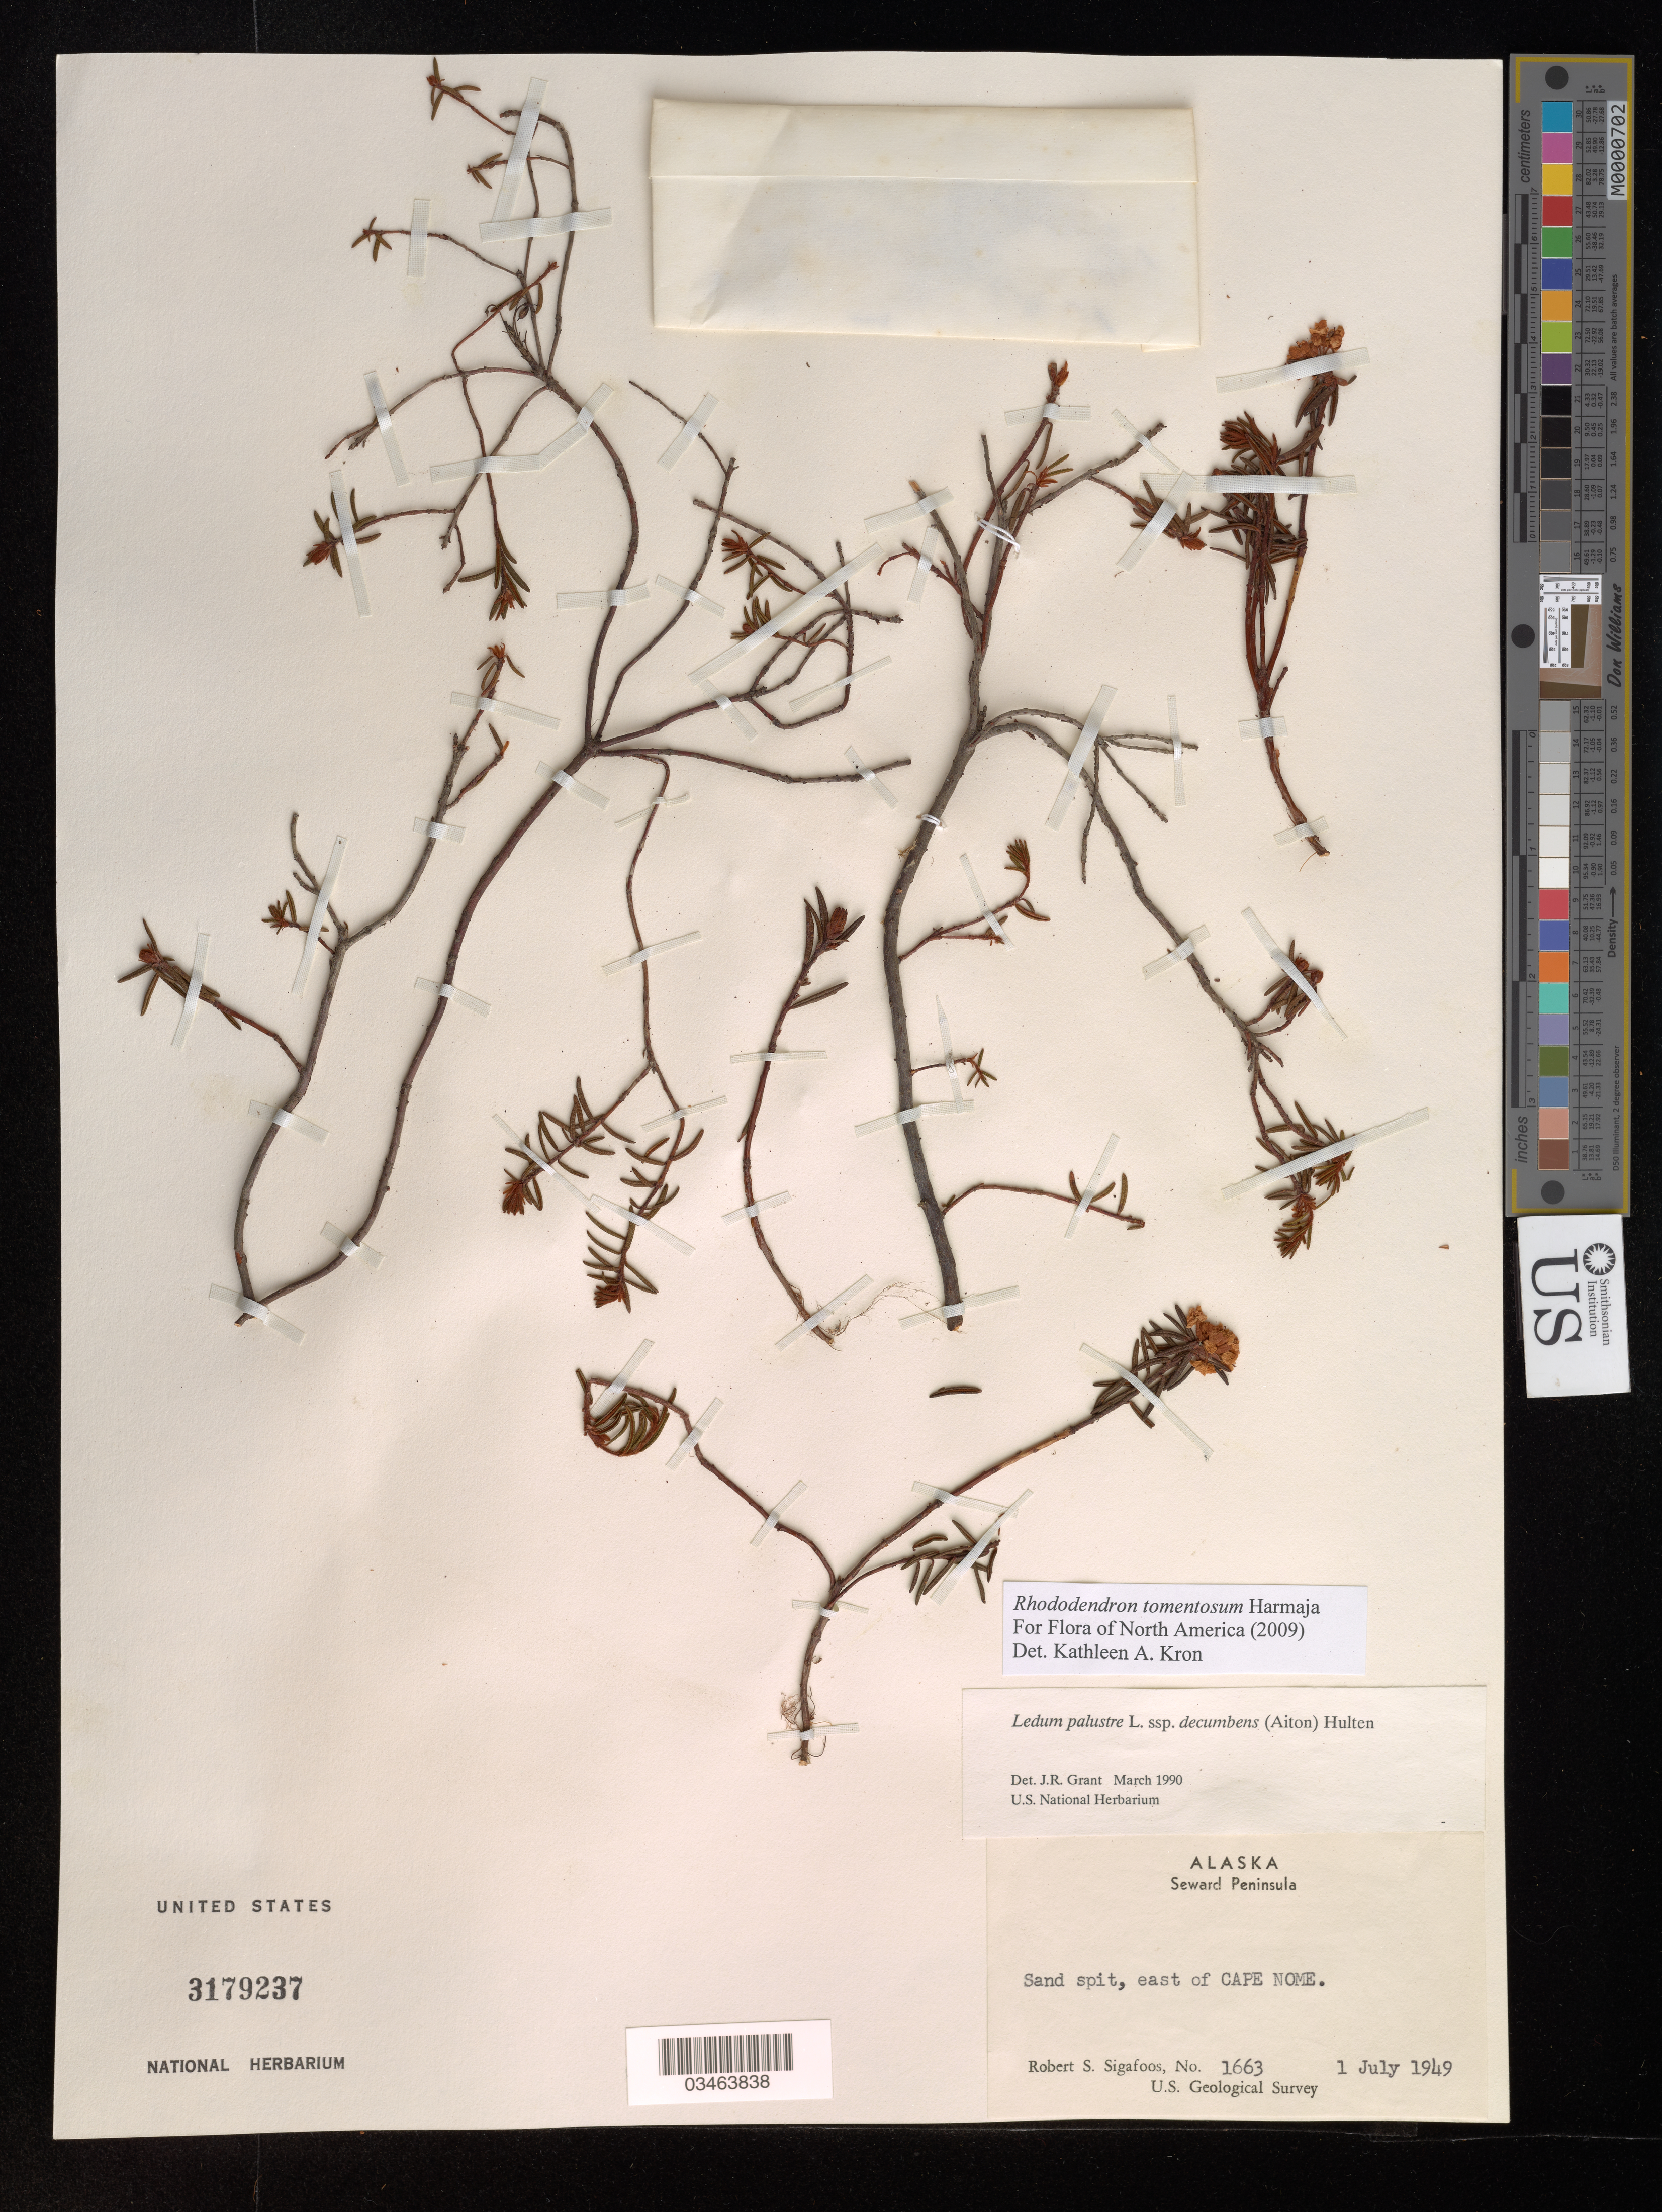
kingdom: Plantae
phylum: Tracheophyta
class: Magnoliopsida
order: Ericales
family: Ericaceae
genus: Rhododendron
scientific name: Rhododendron tomentosum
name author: Harmaja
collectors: R. Sigafoos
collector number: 1663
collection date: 1949-07-01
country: United States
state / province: Alaska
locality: Seward Peninsula. Sand spit, east of Cape Nome. U.S. Geological Survey.?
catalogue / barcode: US 3179237